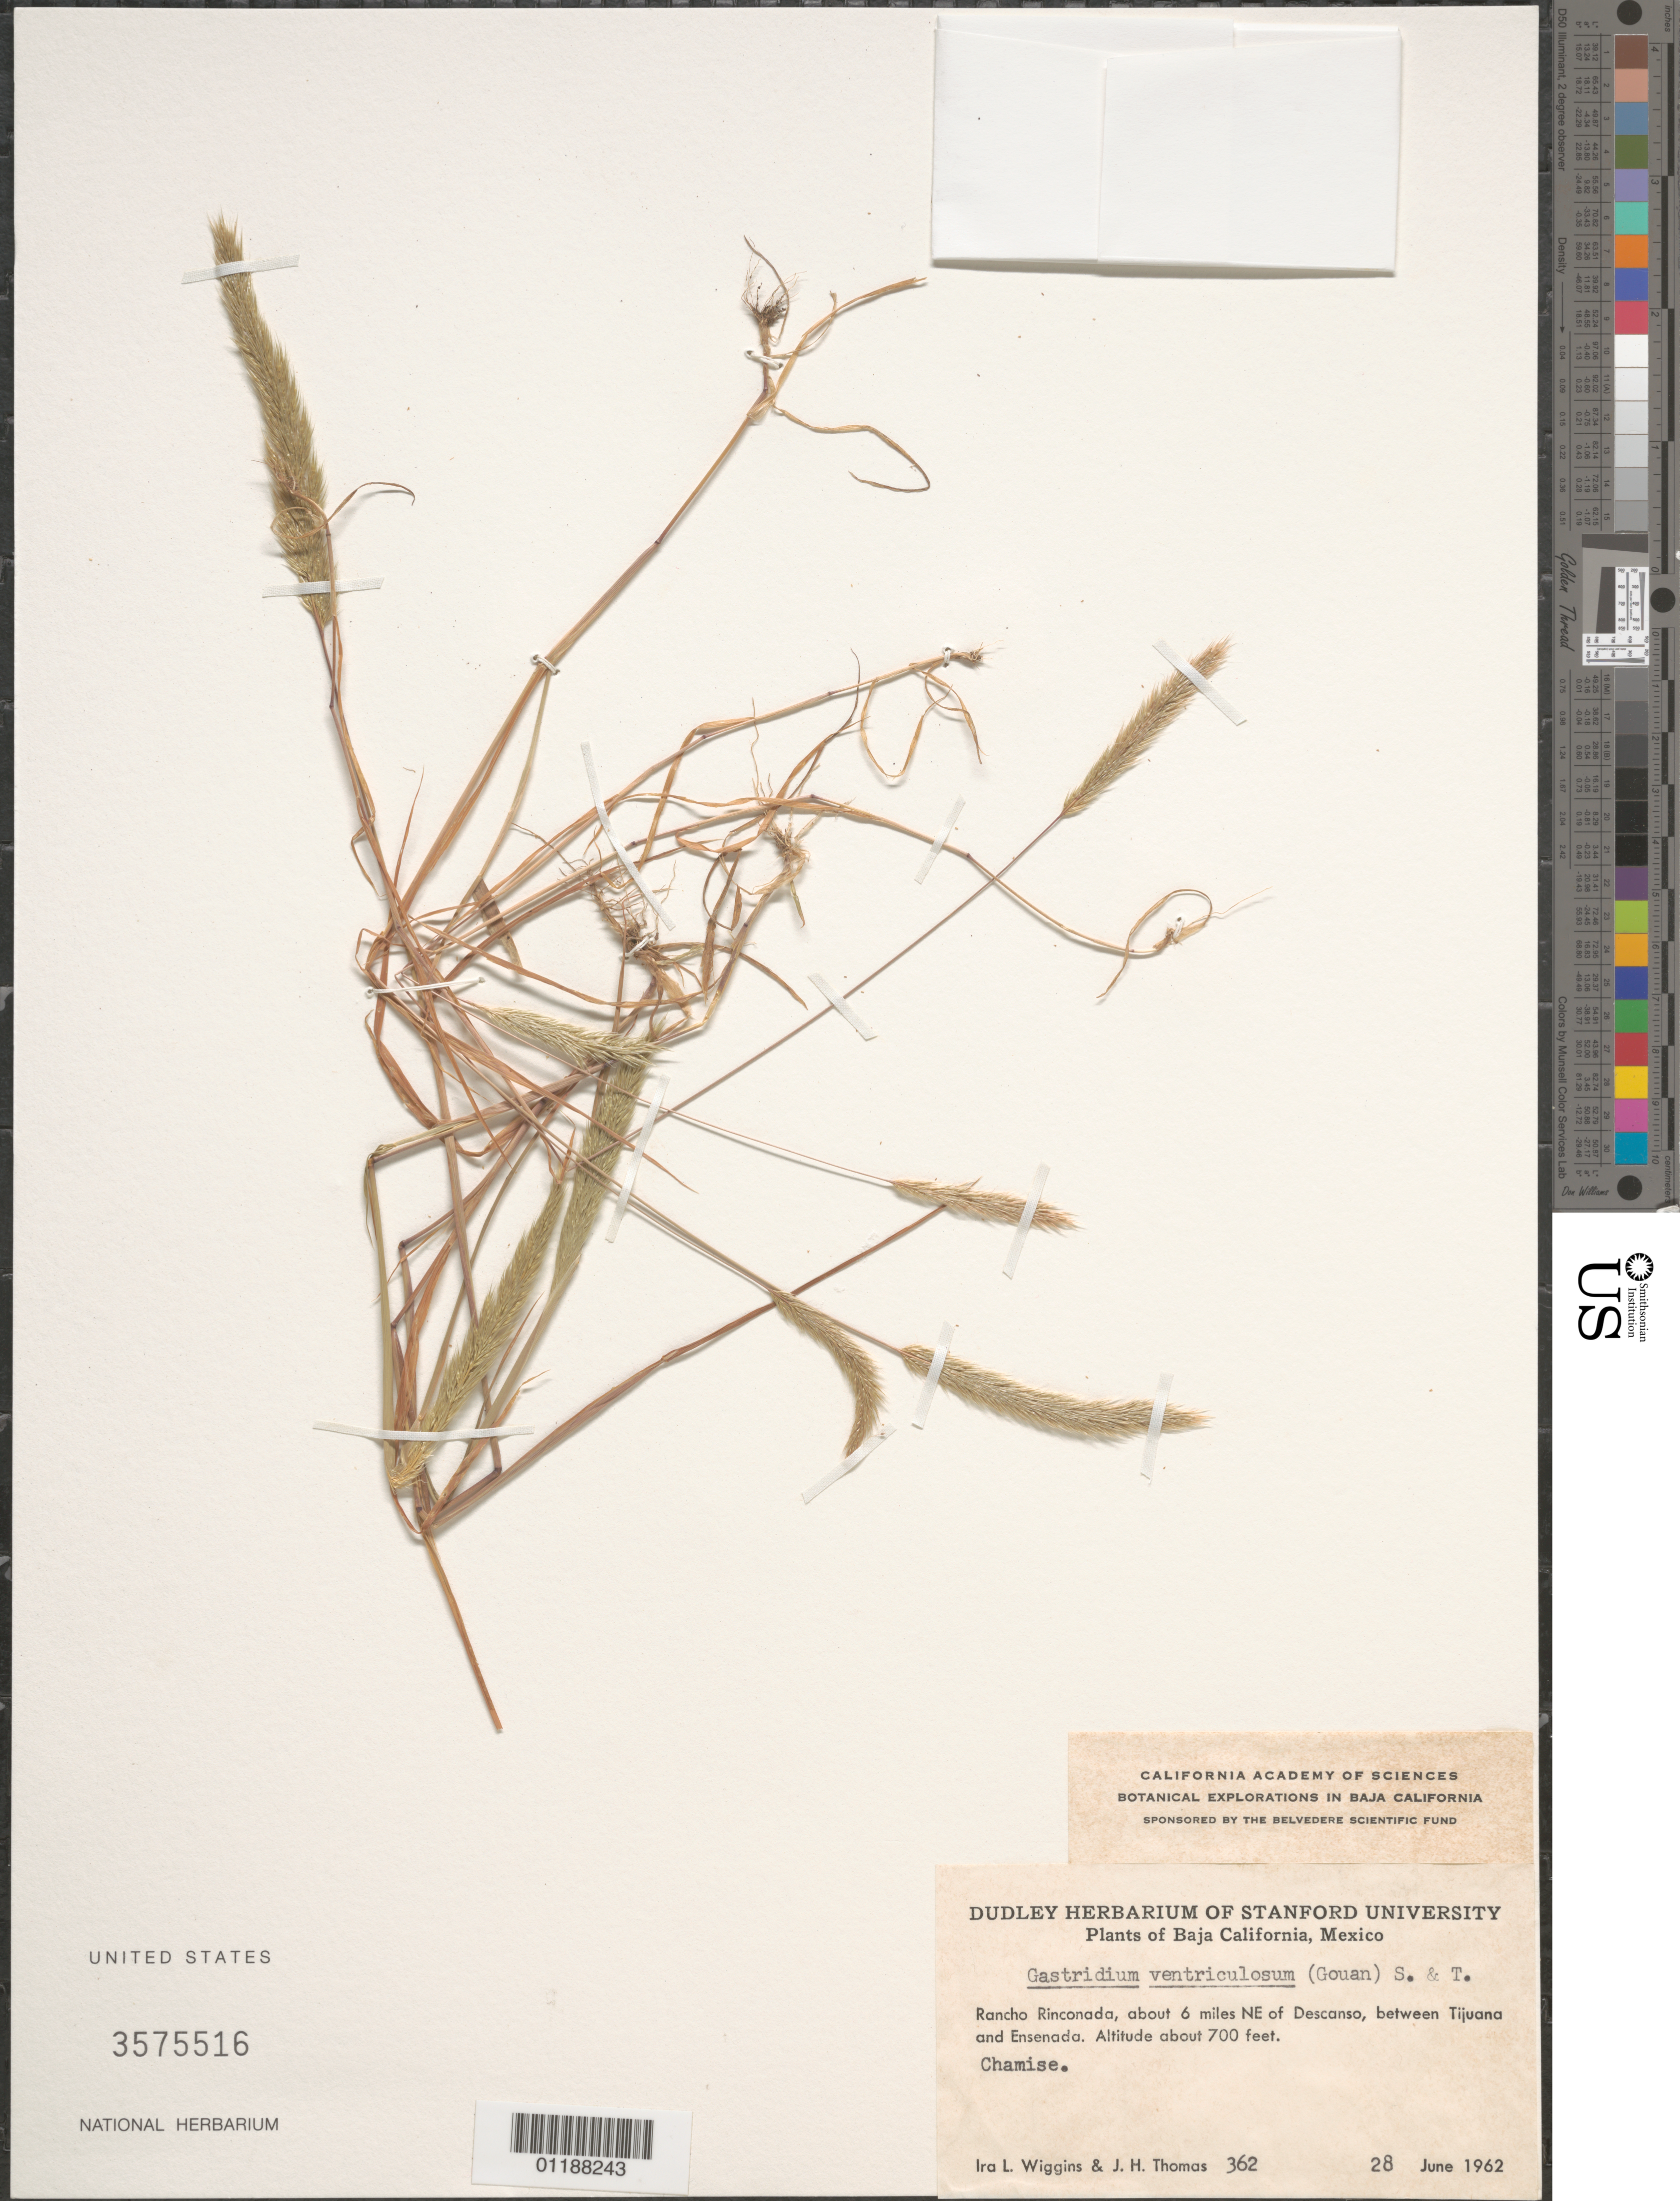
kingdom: Plantae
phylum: Tracheophyta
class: Liliopsida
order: Poales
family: Poaceae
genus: Gastridium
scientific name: Gastridium ventricosum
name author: (Gouan) Schinz & Thell.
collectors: I. L. Wiggins & J. H. Thomas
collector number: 362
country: Mexico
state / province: Baja California Norte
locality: Rancho Rinconada, about 6 mi NE of Descanso, between Tijuana and Ensenada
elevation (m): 213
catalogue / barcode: US 3575516